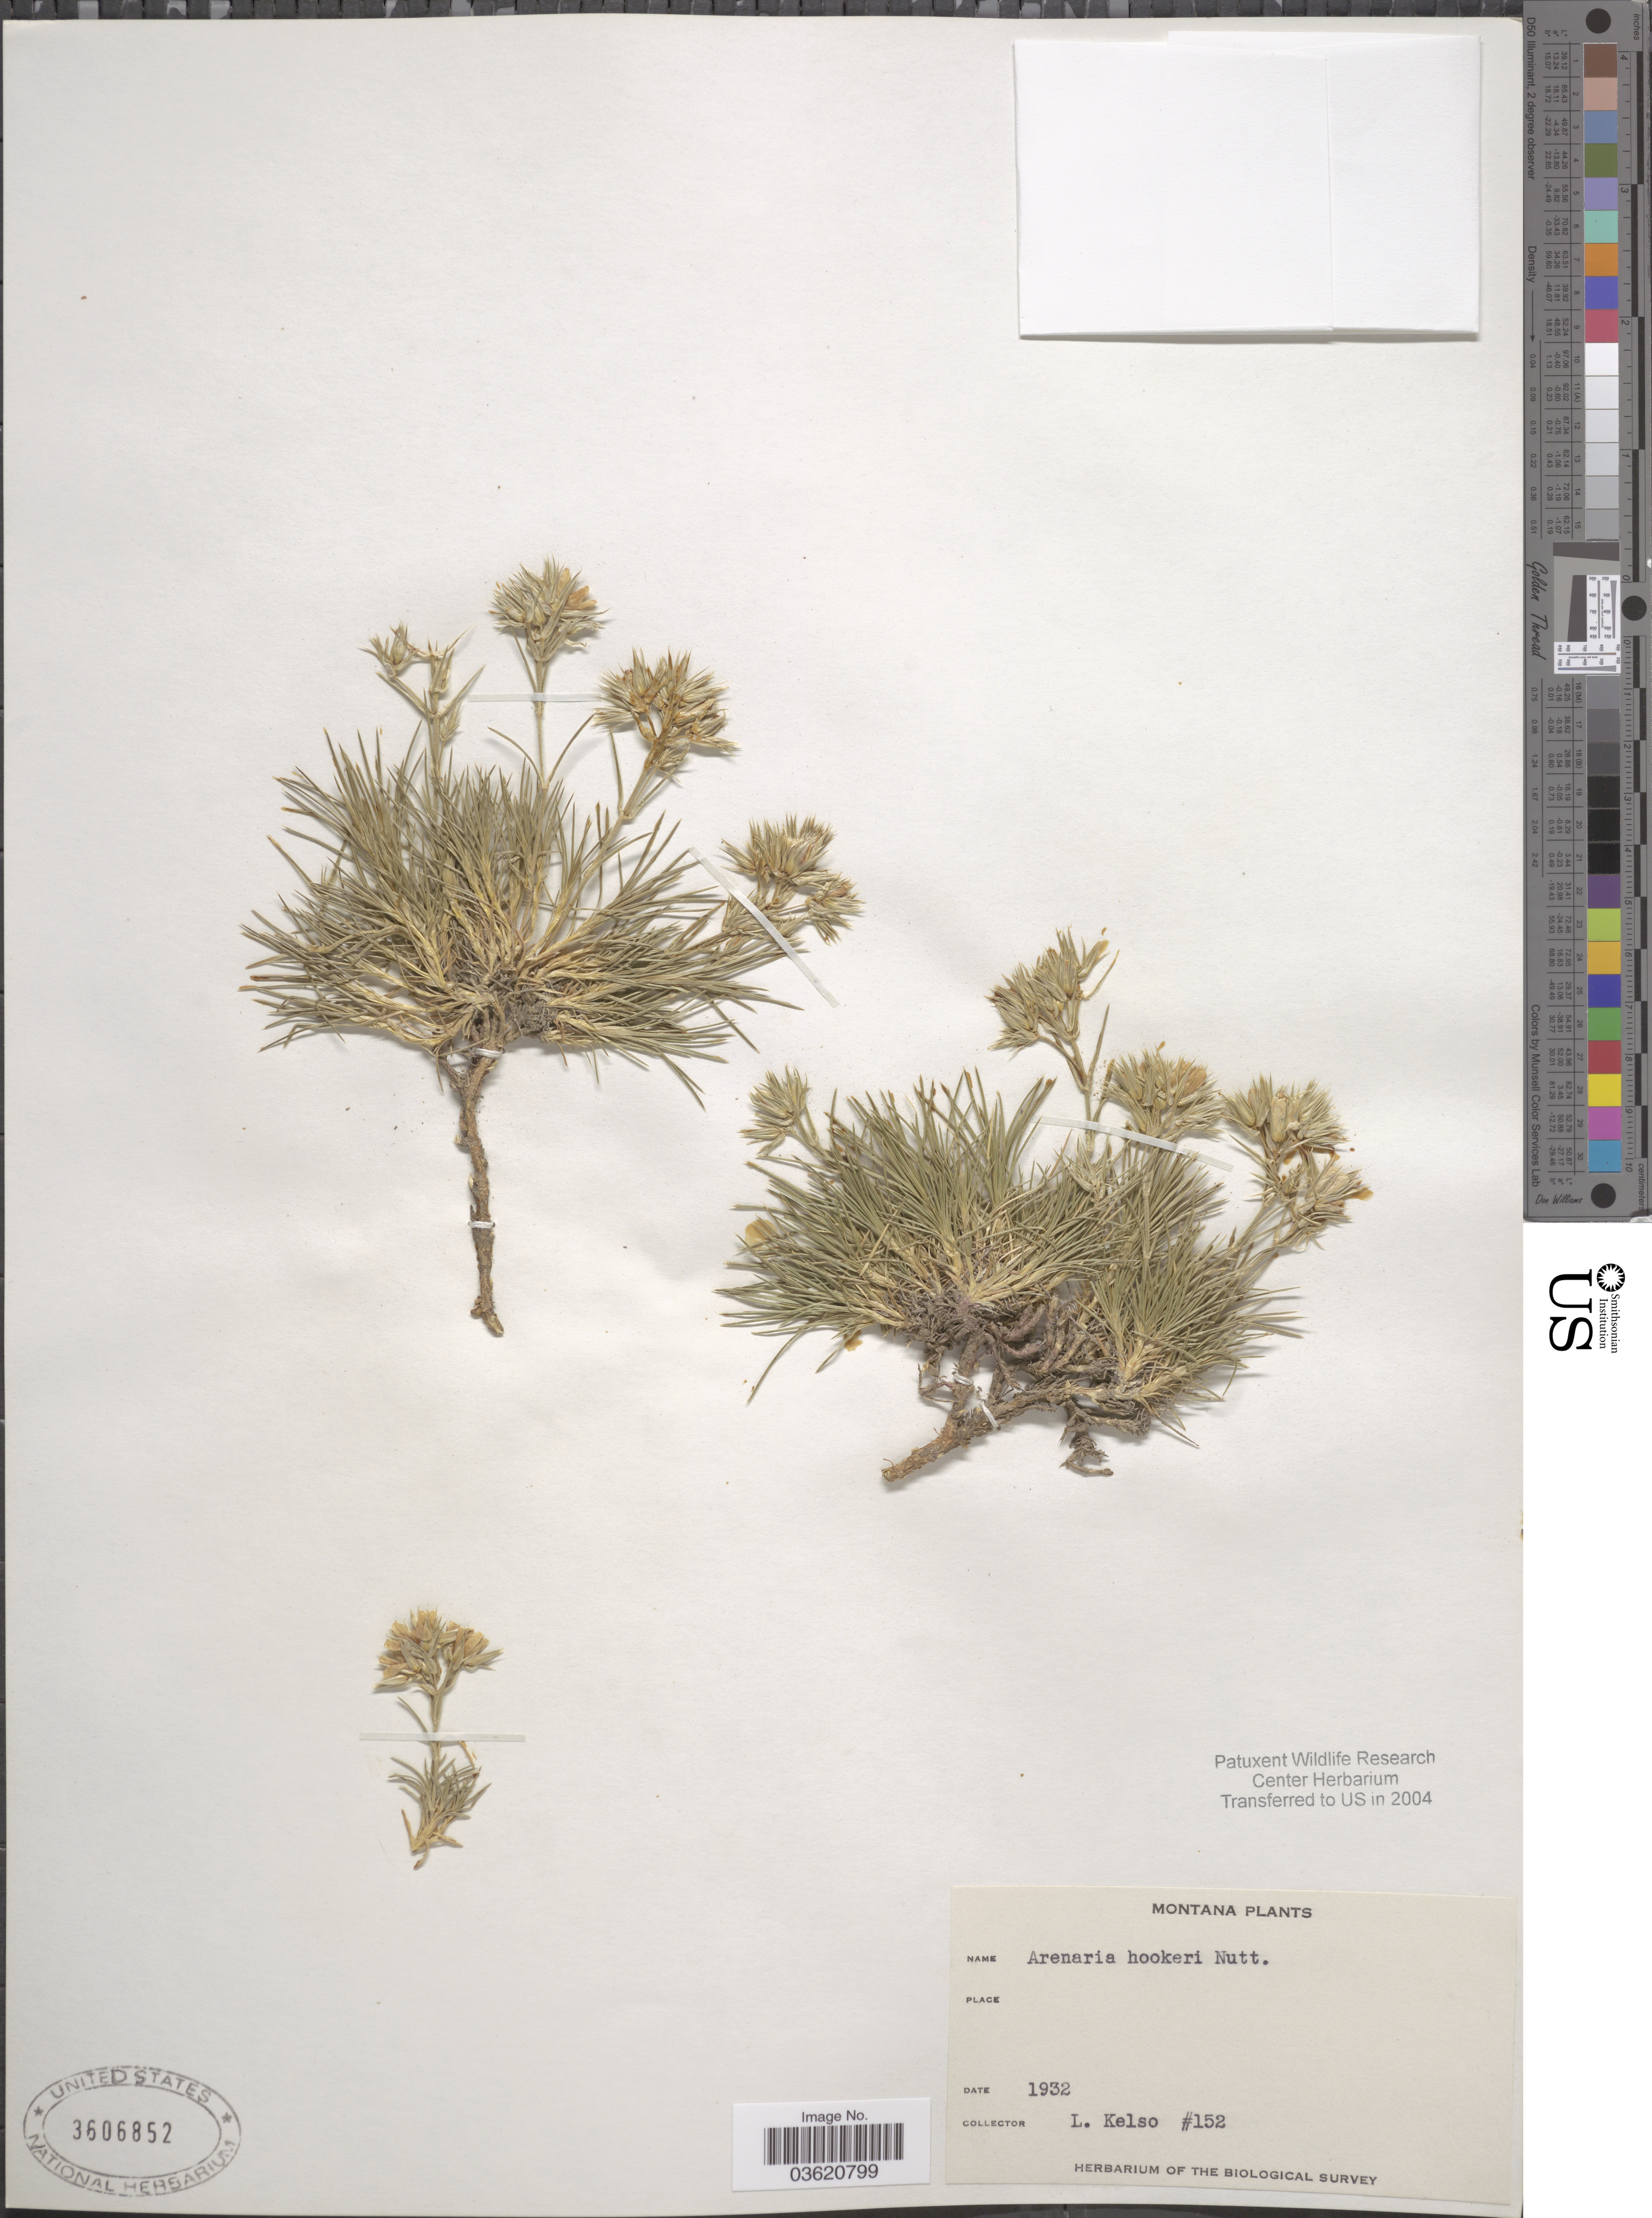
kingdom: Plantae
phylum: Tracheophyta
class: Magnoliopsida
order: Caryophyllales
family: Caryophyllaceae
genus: Eremogone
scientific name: Eremogone hookeri var. pinetorum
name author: (A. Nelson) Dorn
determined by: Strong, Mark T., (BOT), Smithsonian Institution - National Museum of Natural History (UNITED STATES)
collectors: L. Kelso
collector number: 152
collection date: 1932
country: United States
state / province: Montana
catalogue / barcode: US 3606852